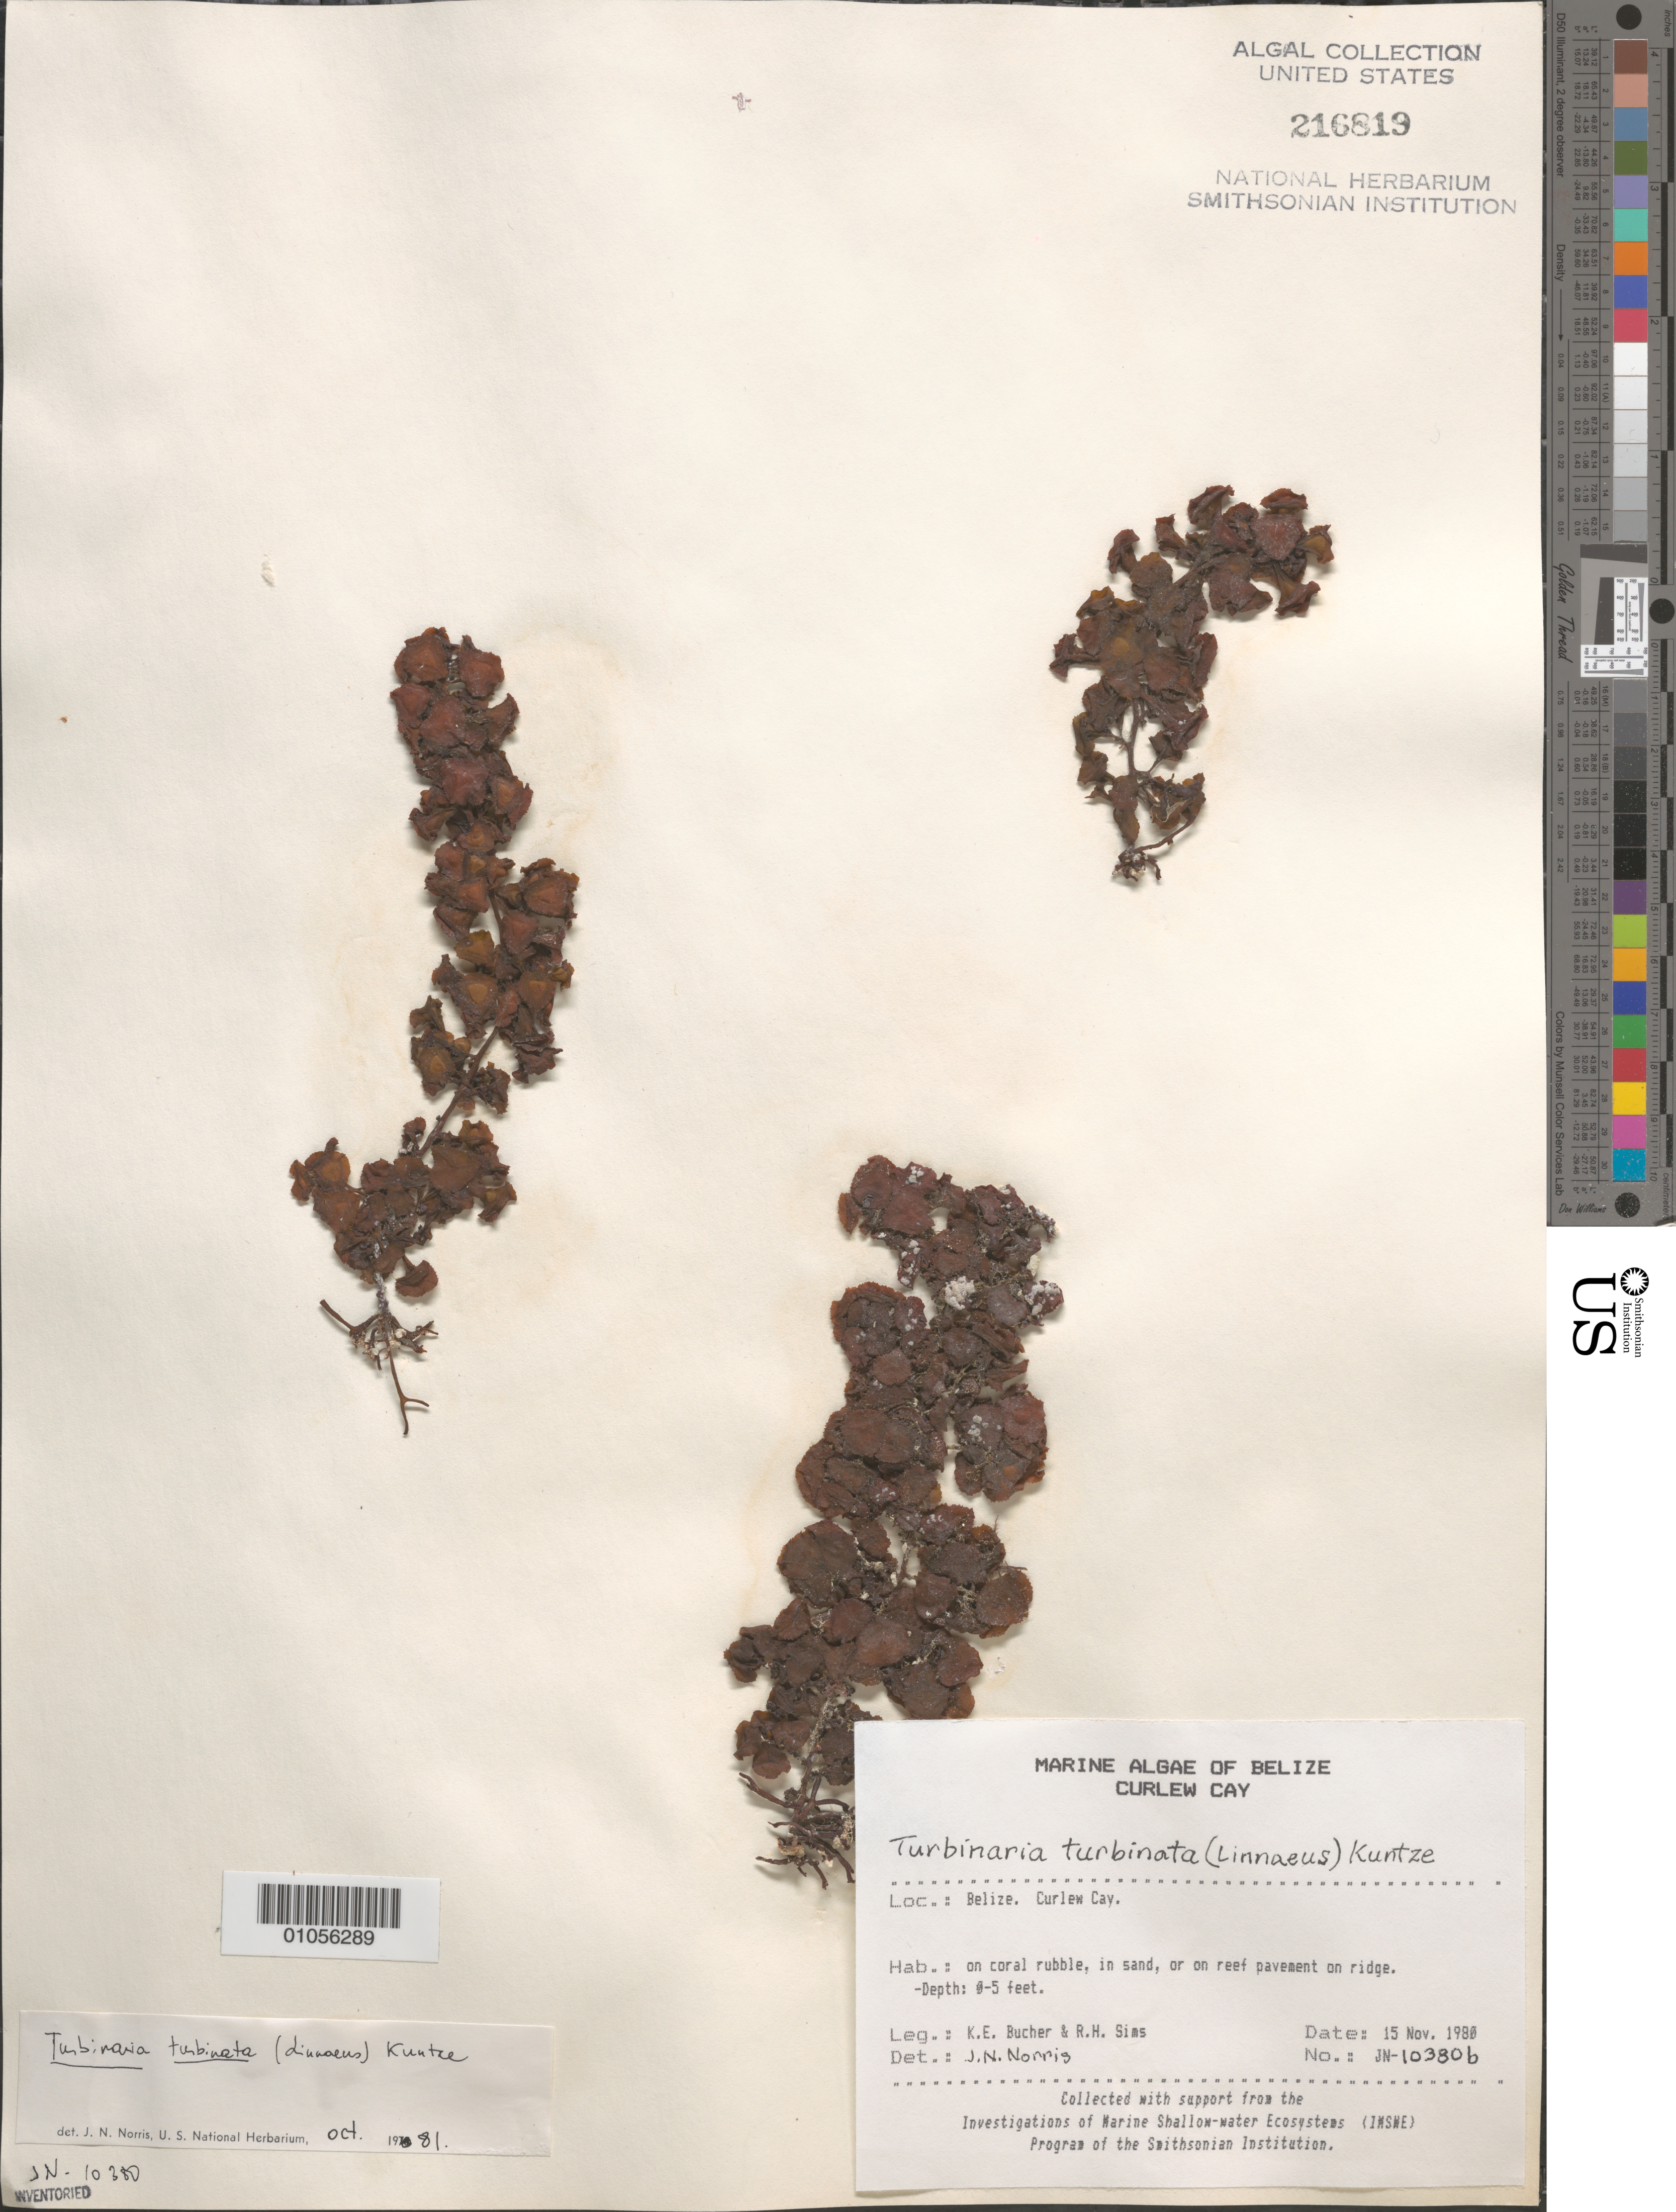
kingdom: Chromista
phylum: Ochrophyta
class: Phaeophyceae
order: Fucales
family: Sargassaceae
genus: Turbinaria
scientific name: Turbinaria turbinata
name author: (L.) Kuntze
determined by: Norris, James N.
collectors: K. E. Bucher & R. H. Sims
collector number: JN-10380b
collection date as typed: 15 Nov 1980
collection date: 1980-11-15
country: Belize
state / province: Stann Creek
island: Curlew Cay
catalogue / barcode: US 216819